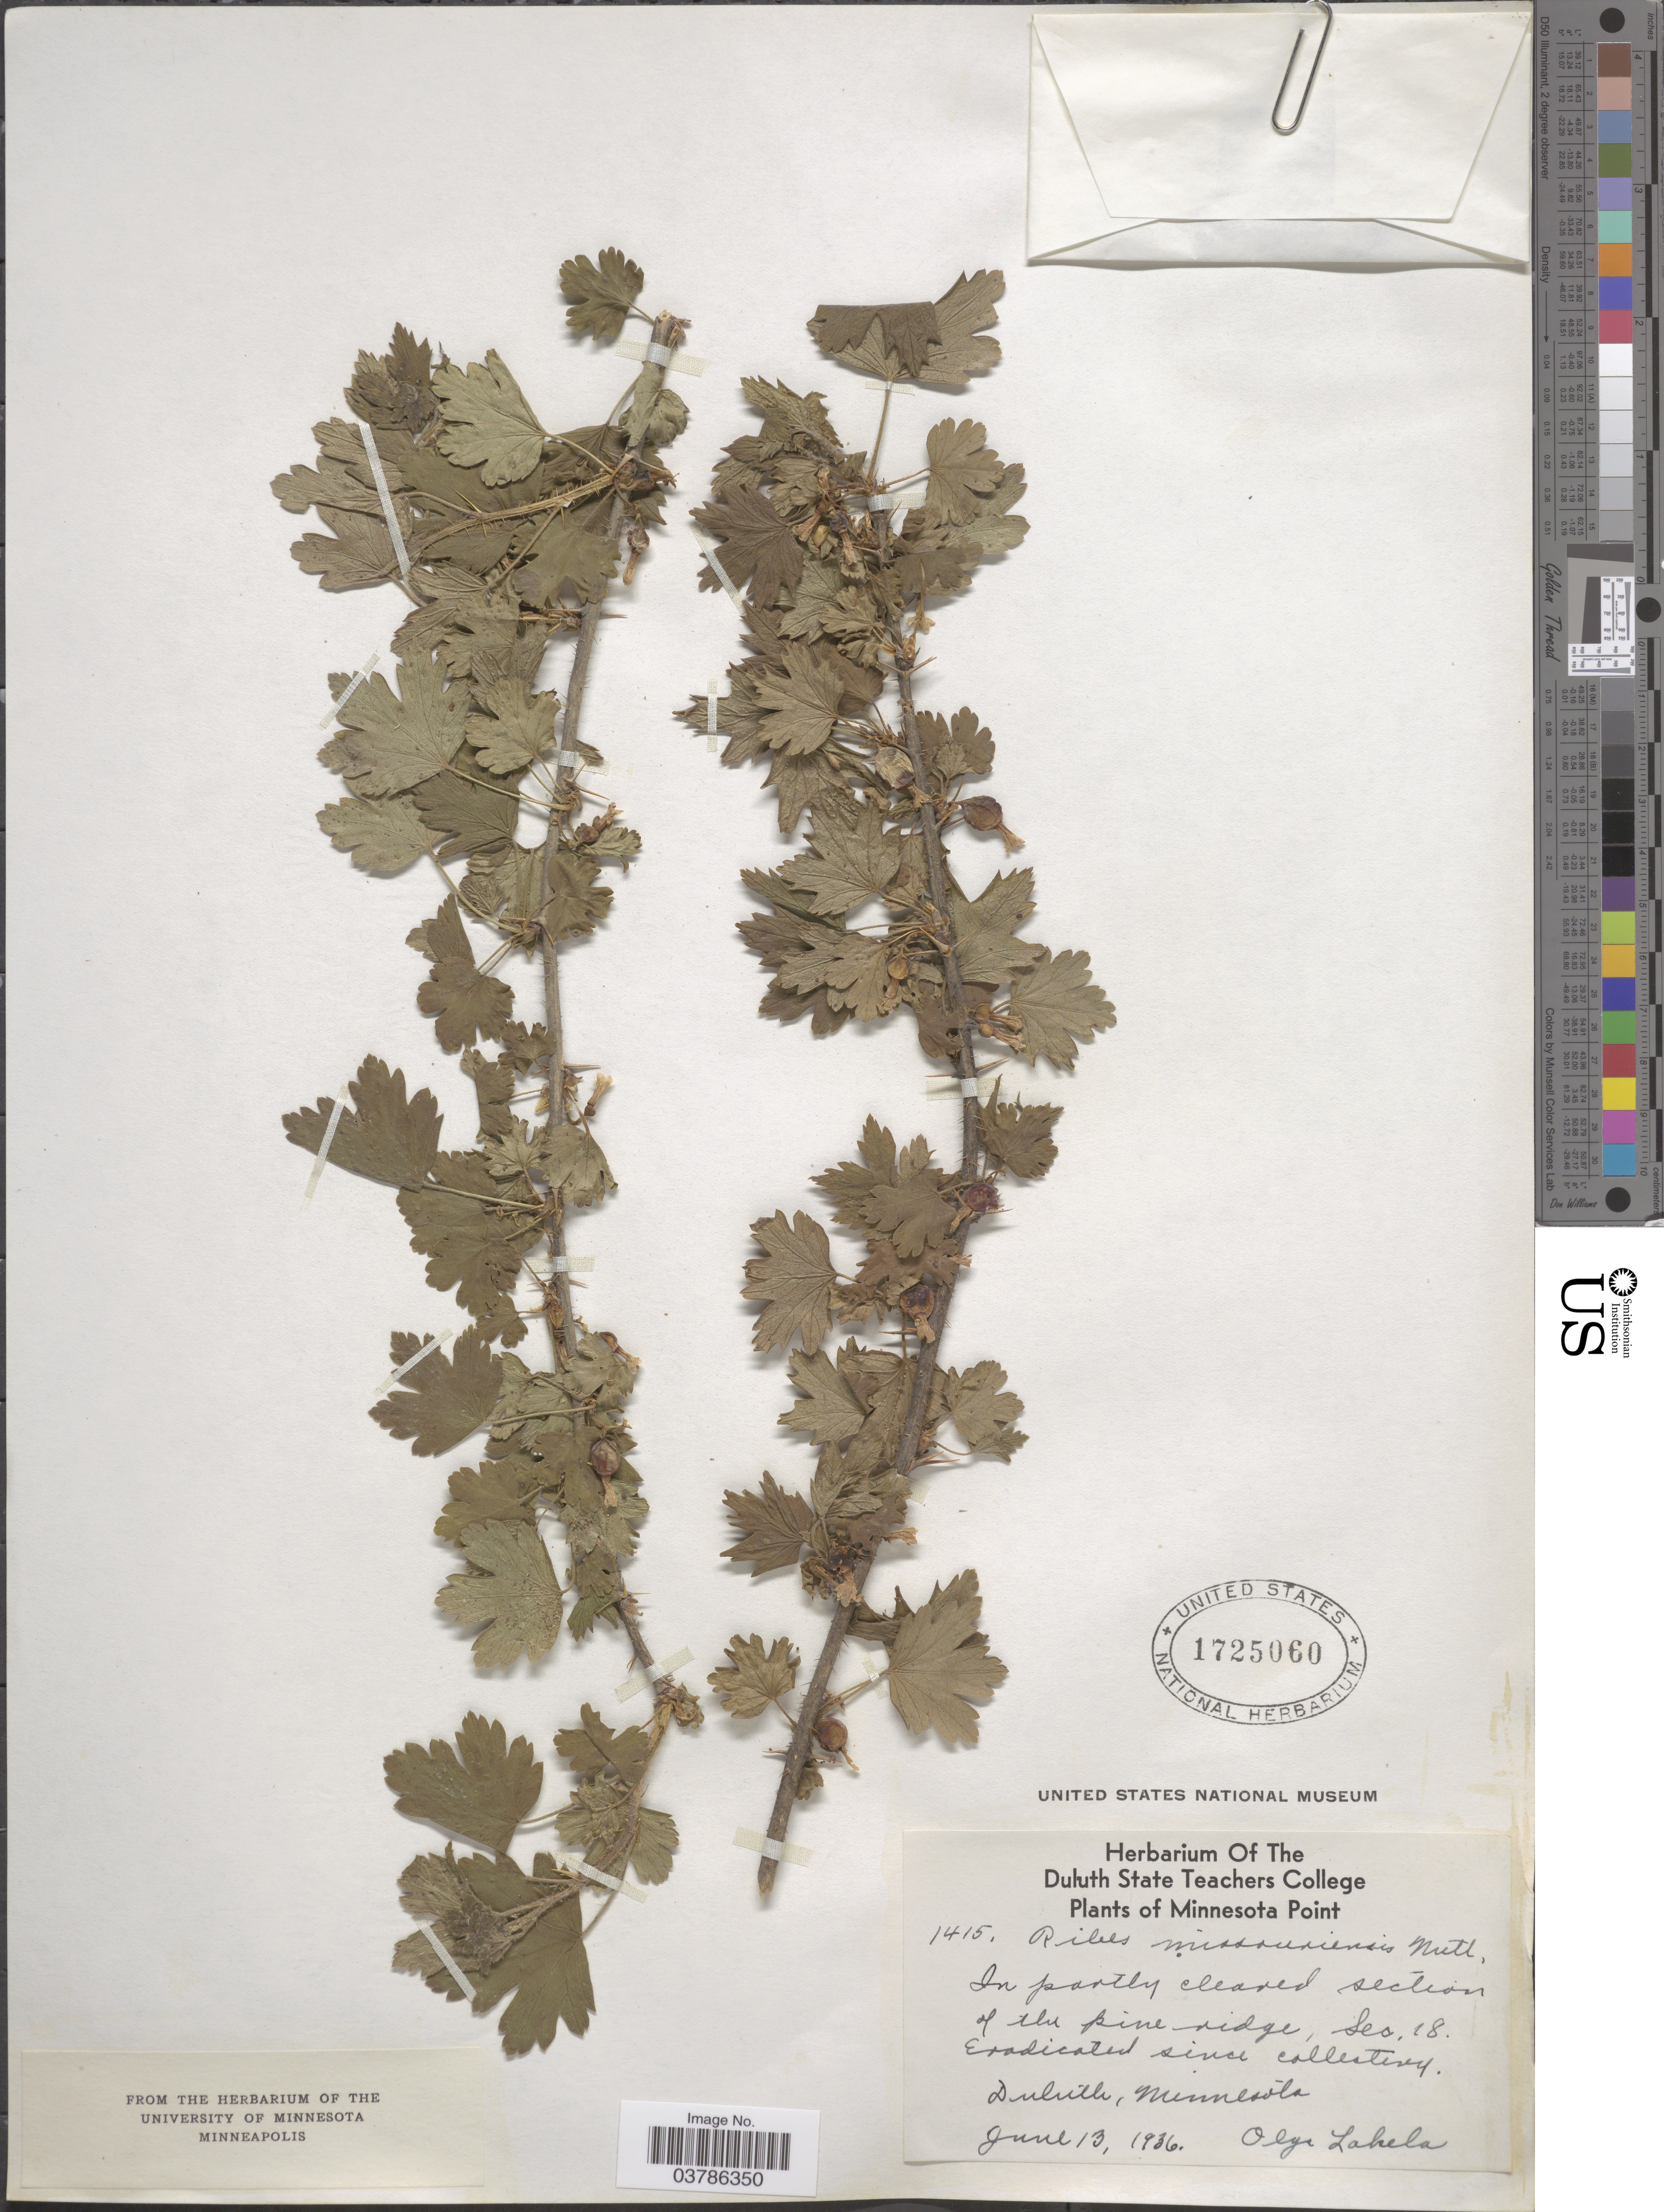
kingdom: Plantae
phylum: Tracheophyta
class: Magnoliopsida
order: Saxifragales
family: Grossulariaceae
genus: Ribes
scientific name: Ribes missouriense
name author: Nutt.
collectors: O. K. Lakela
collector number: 1415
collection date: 1936-06-13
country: United States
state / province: Minnesota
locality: Minnesota Point. Duluth.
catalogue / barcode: US 1725060